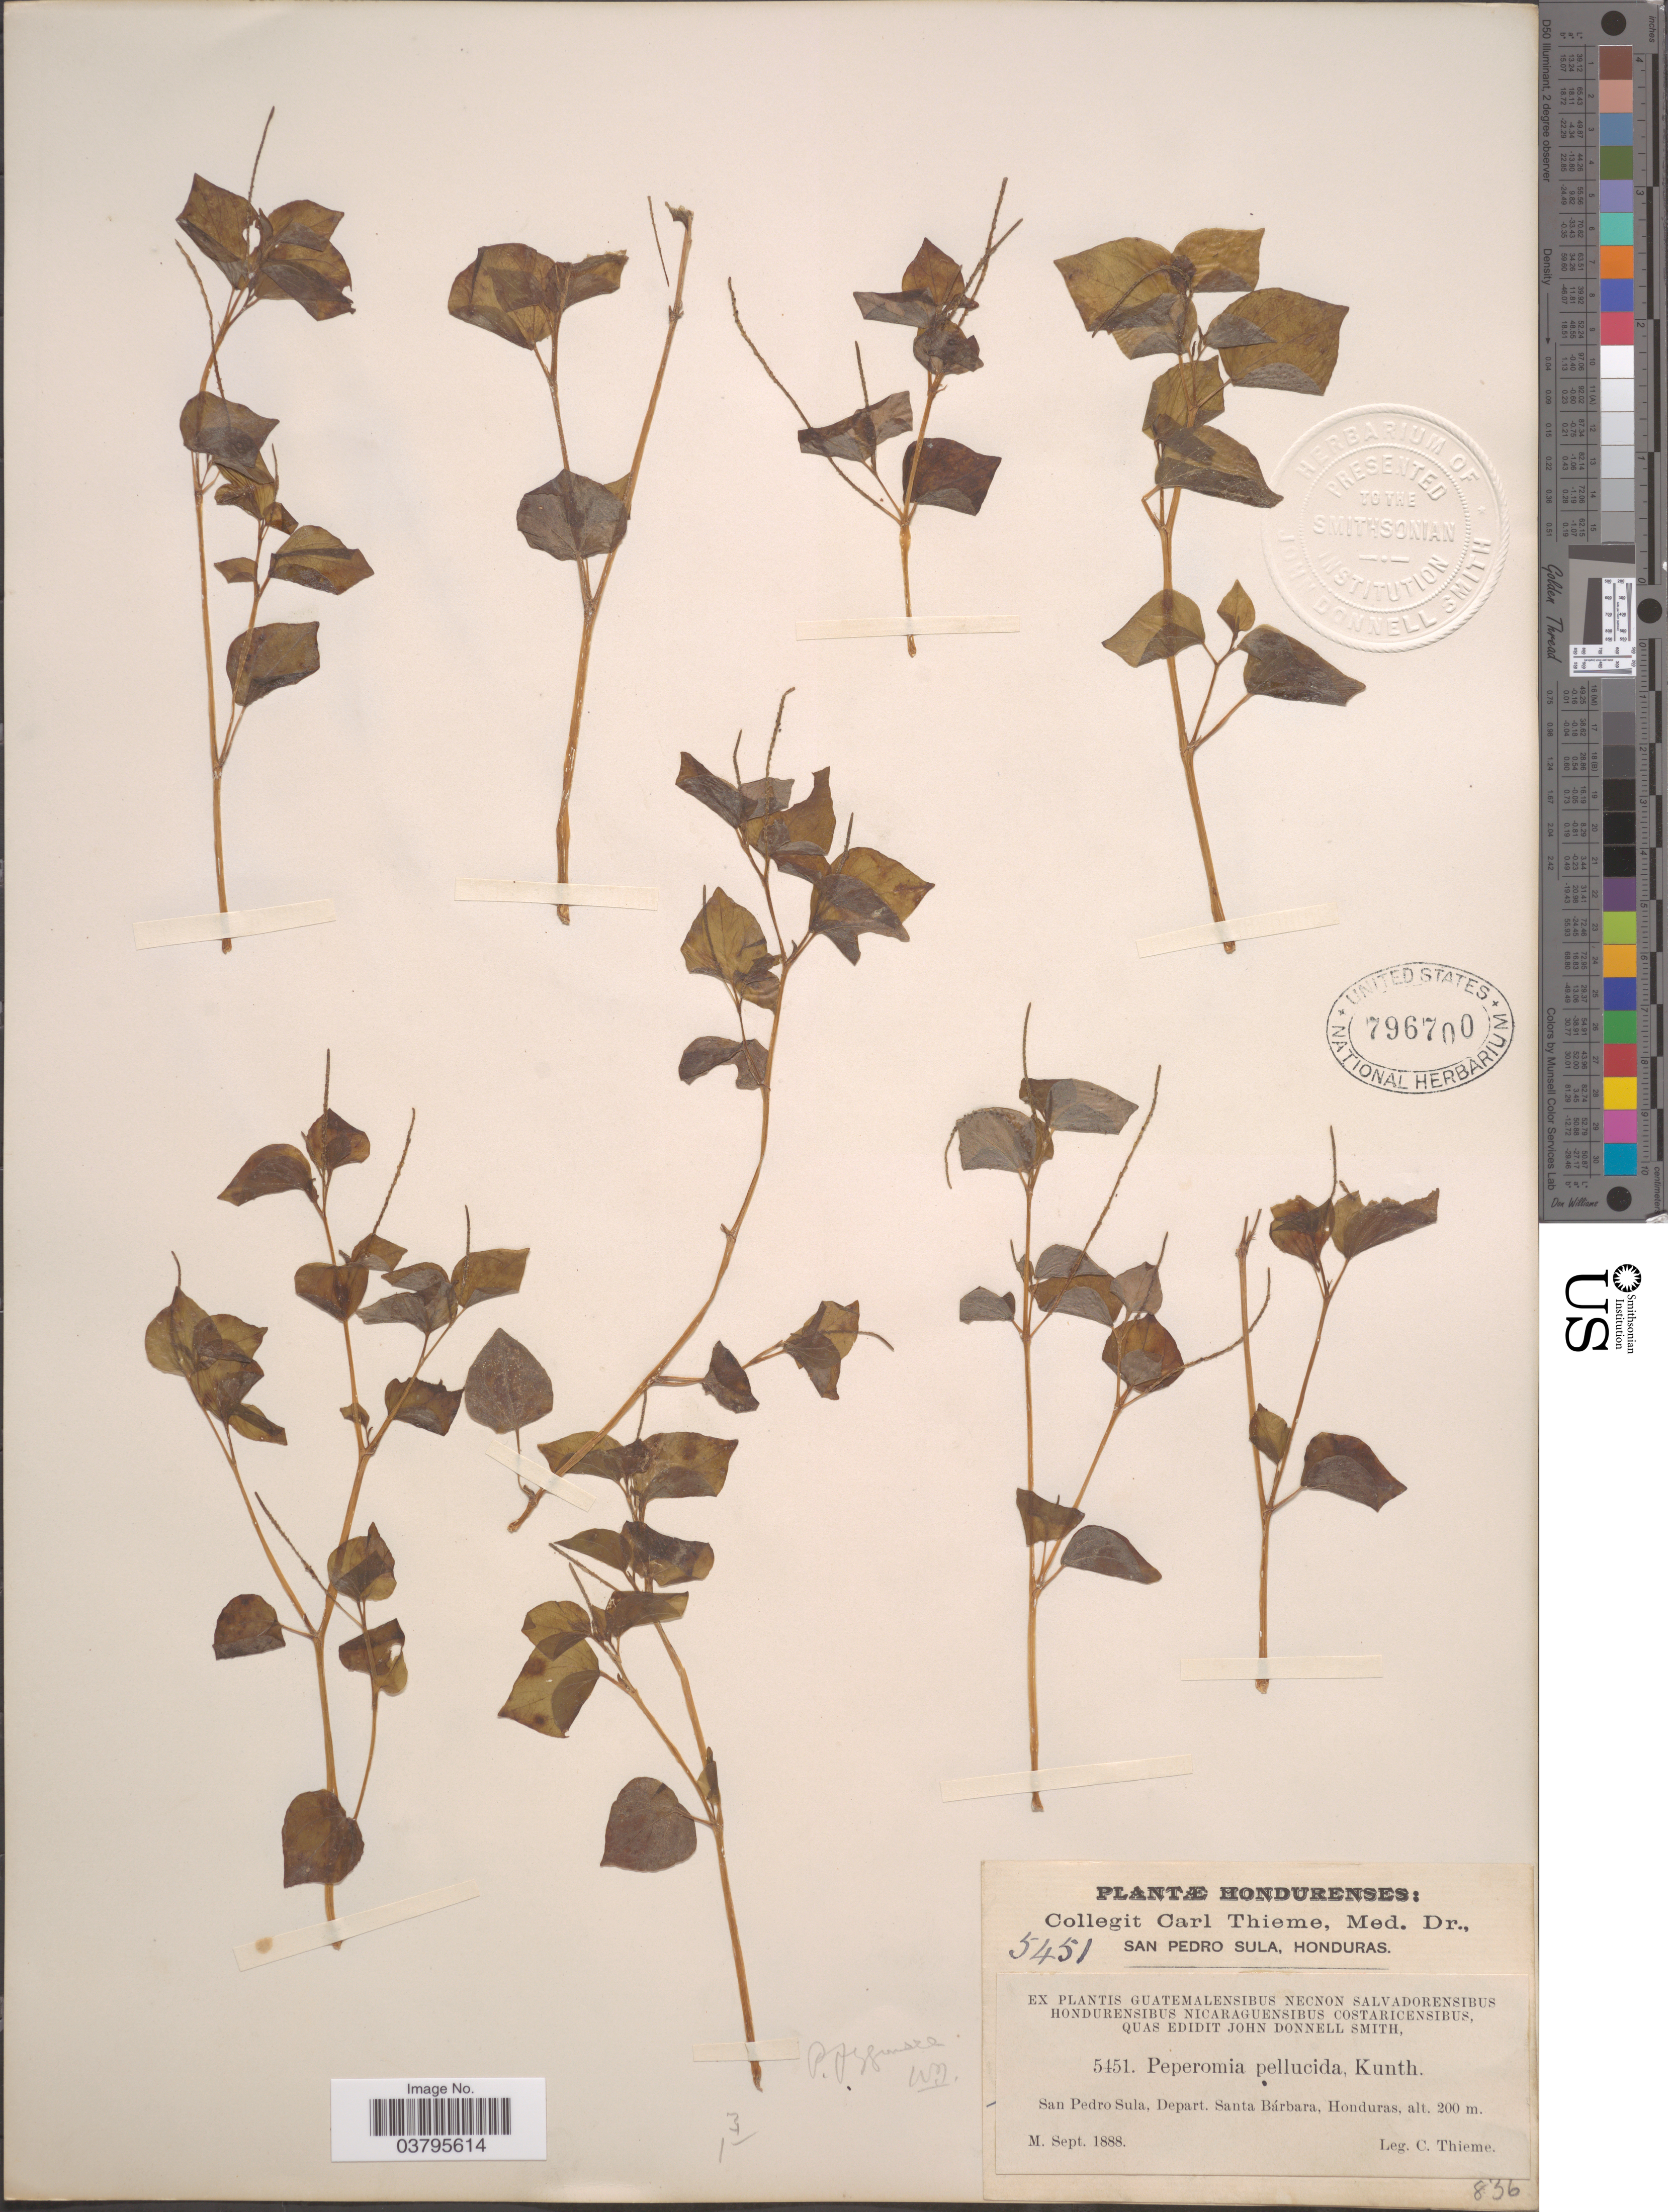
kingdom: Plantae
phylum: Tracheophyta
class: Magnoliopsida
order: Piperales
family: Piperaceae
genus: Peperomia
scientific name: Peperomia pellucida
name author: (L.) Kunth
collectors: C. Thieme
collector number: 5451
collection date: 1888-09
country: Honduras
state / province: Santa Barbara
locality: San Pedro Sula, Depart. Santa Bárbara.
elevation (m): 200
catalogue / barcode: US 796700